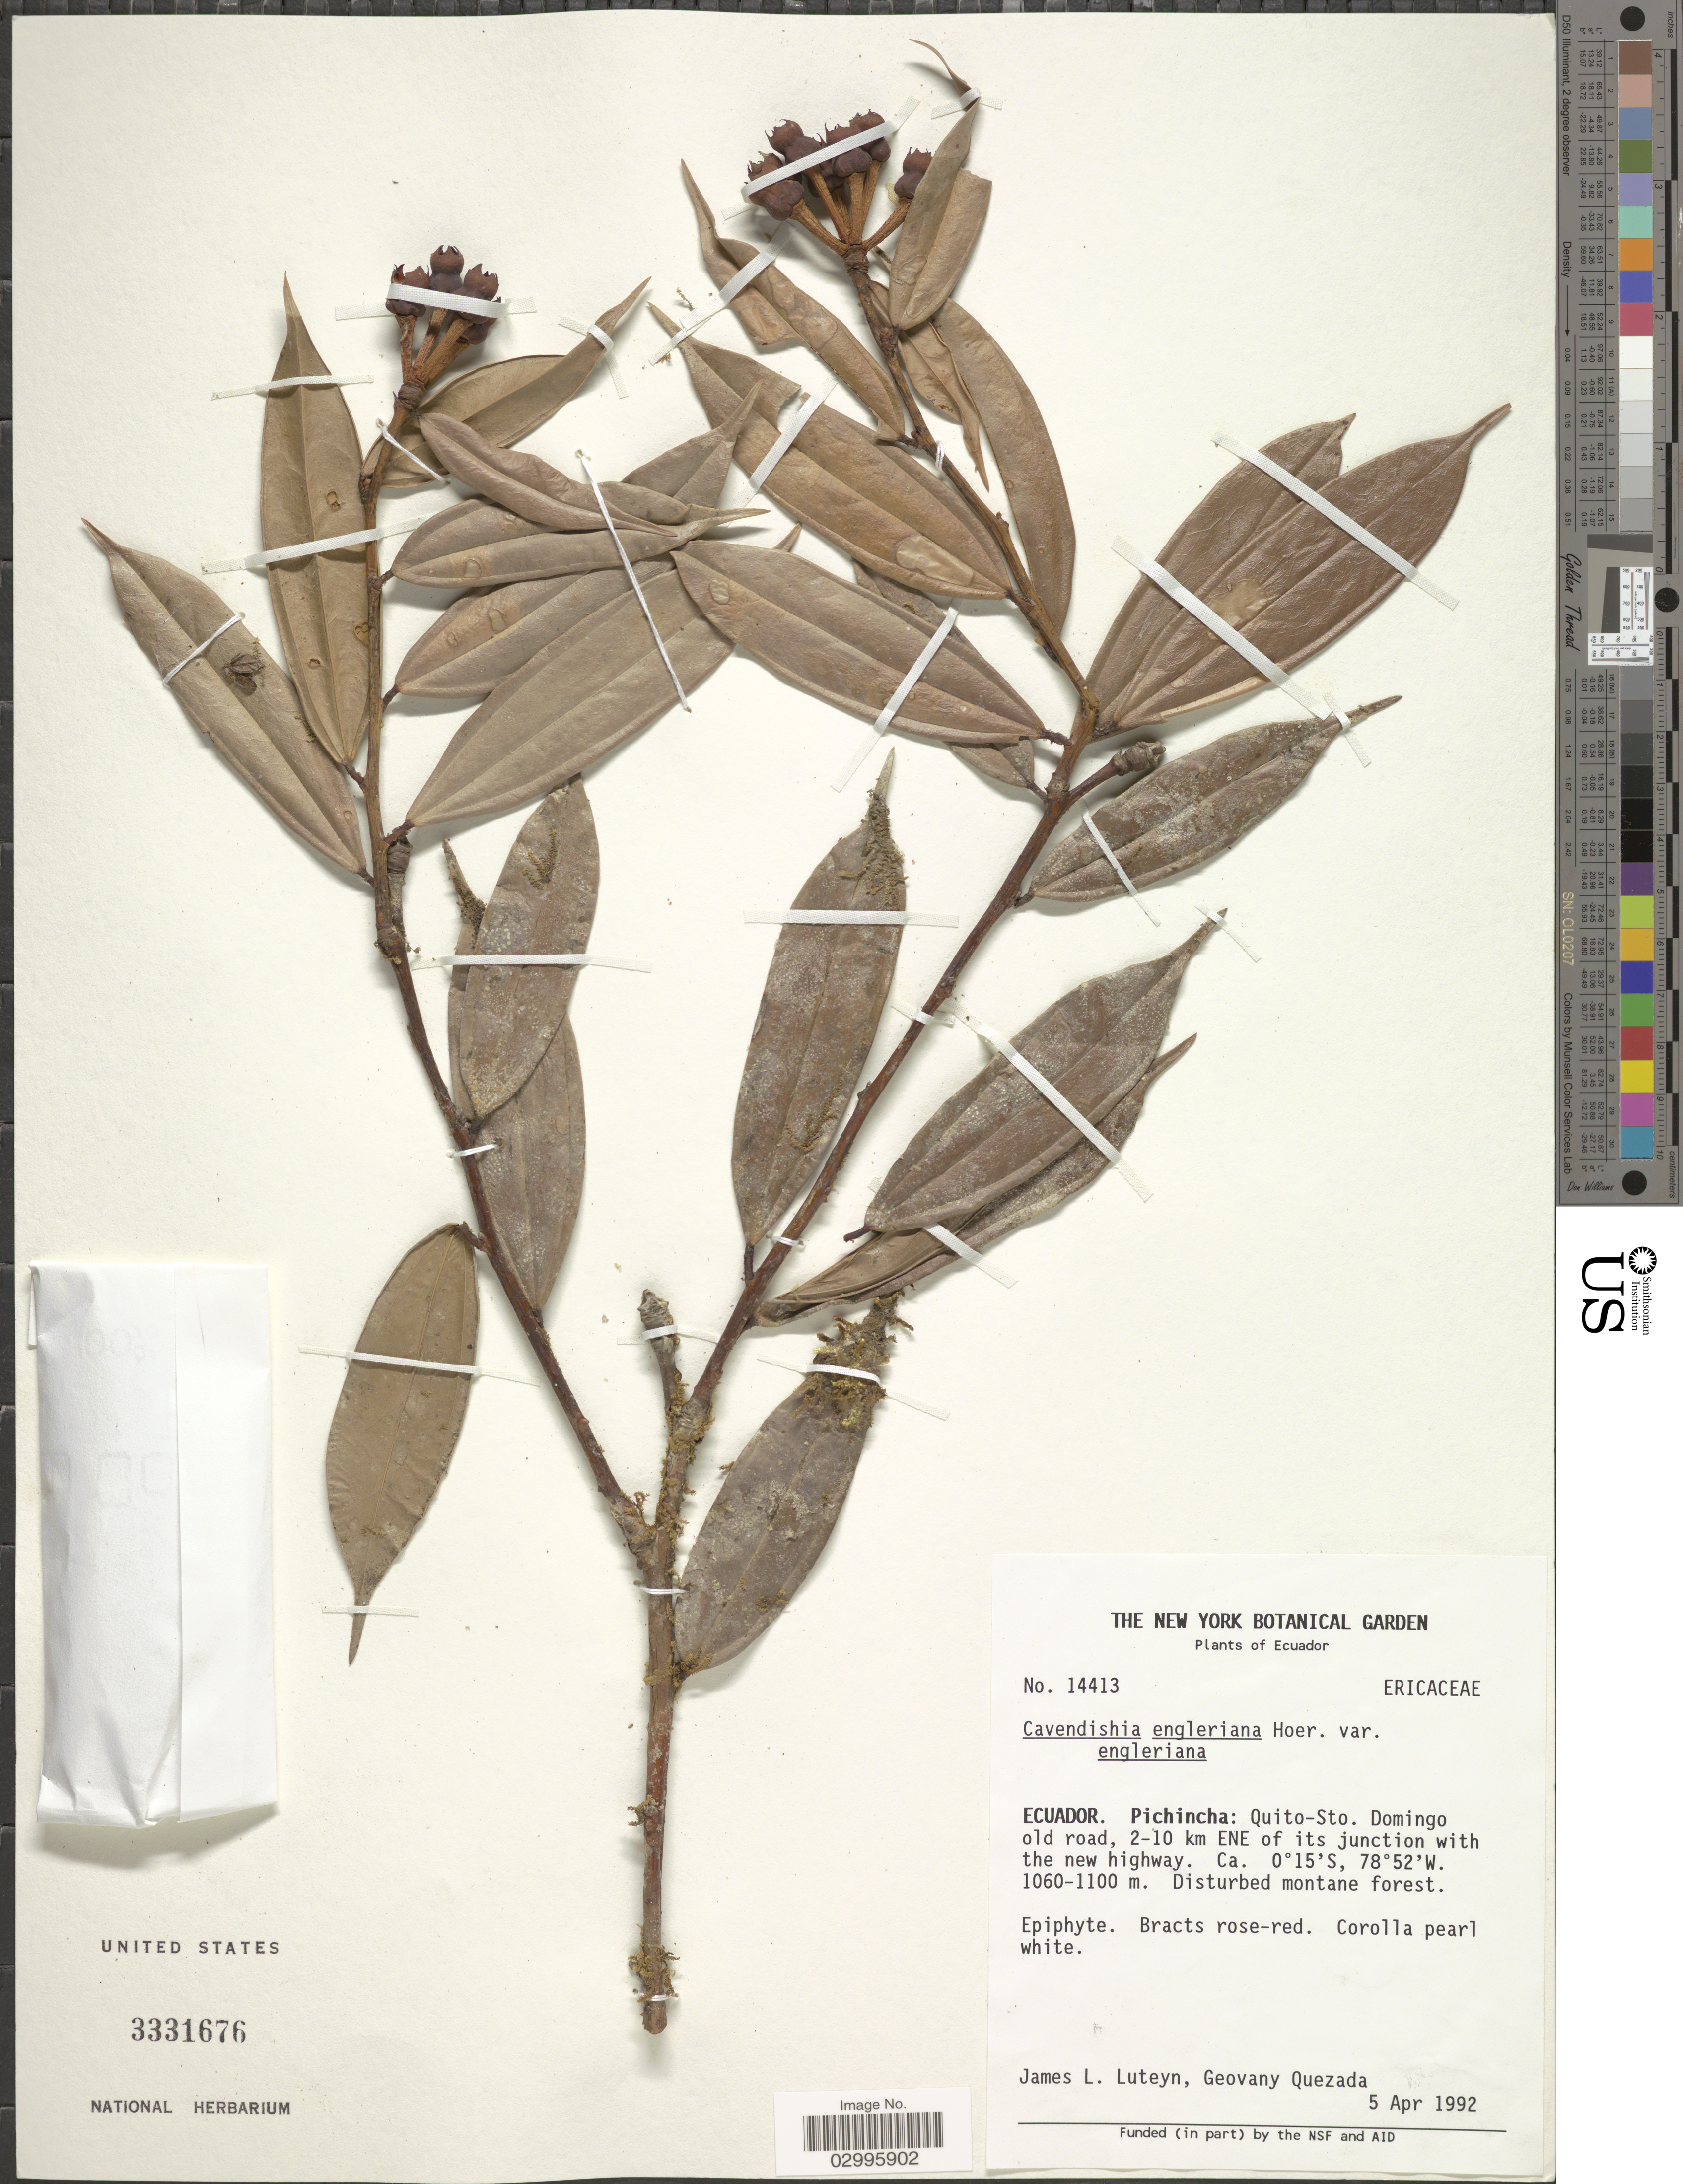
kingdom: Plantae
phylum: Tracheophyta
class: Magnoliopsida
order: Ericales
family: Ericaceae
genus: Cavendishia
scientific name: Cavendishia engleriana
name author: Hoerold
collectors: J. Luteyn & G. Quezada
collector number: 14413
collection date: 1992-04-05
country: Ecuador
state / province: Pichincha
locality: Quito-Sto. Domingo old road, 2-10 km ENE of its junction with the new highway.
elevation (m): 1060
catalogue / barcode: US 3331676